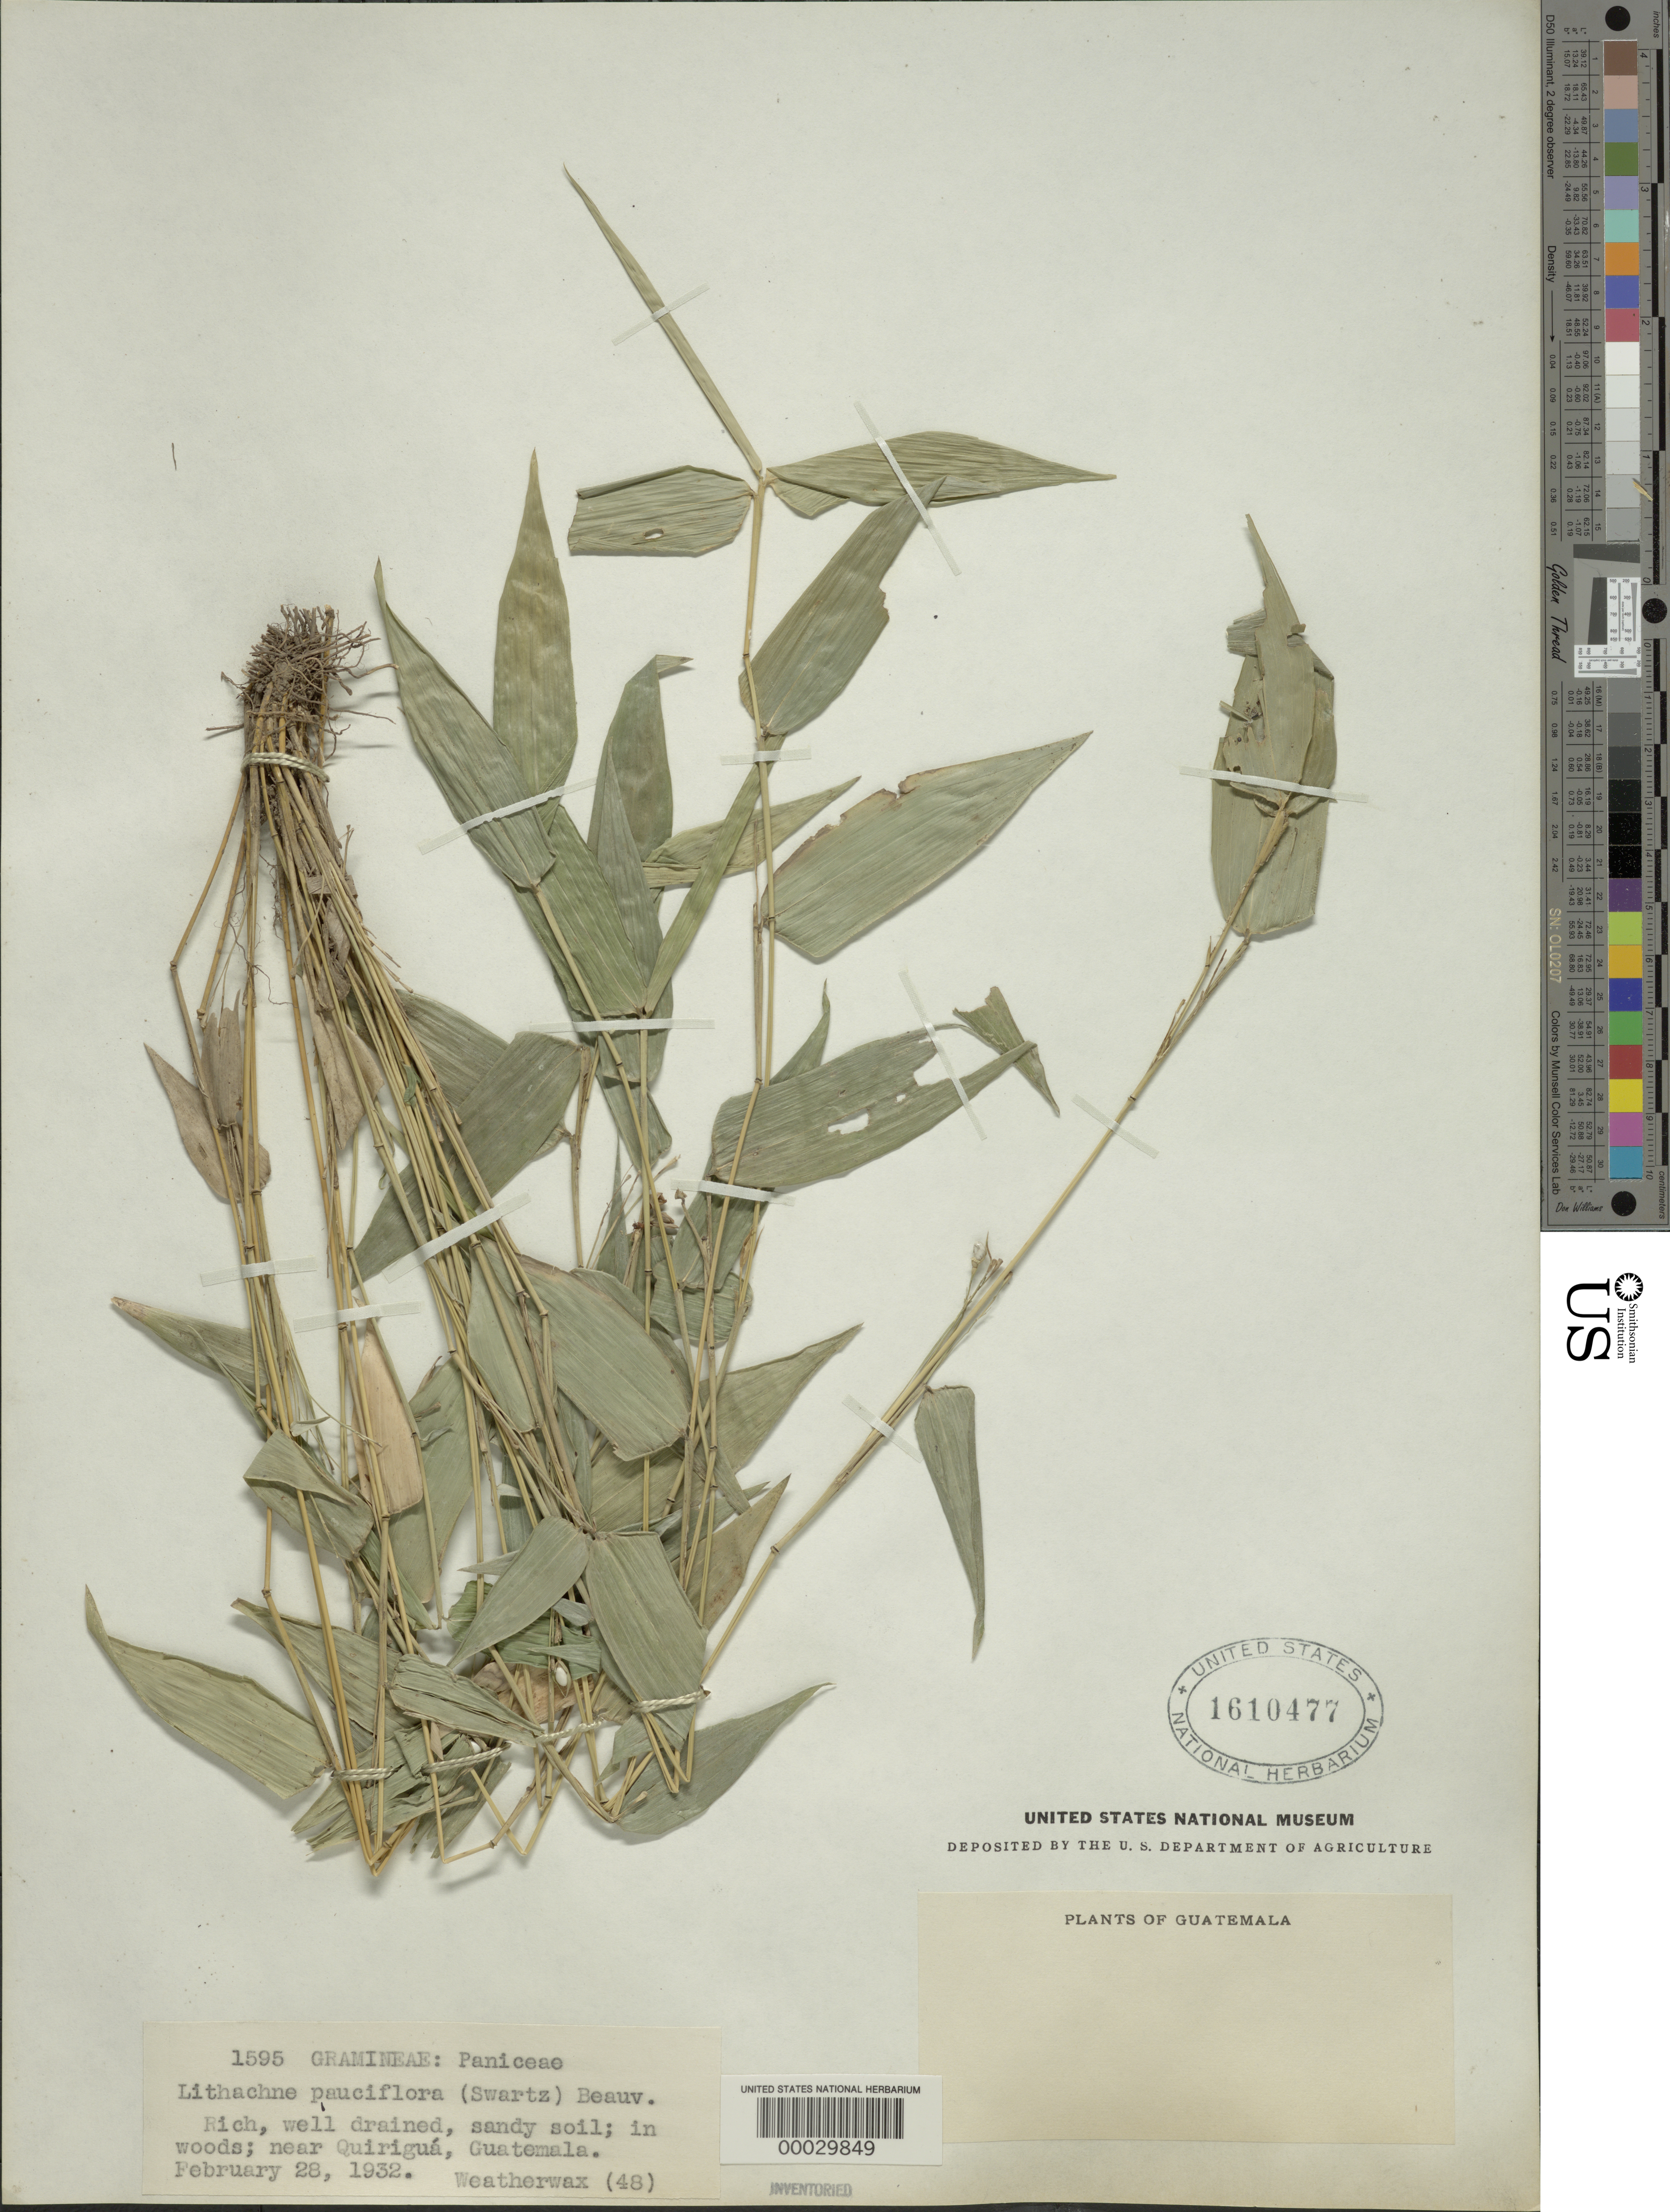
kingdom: Plantae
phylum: Tracheophyta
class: Liliopsida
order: Poales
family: Poaceae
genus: Lithachne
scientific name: Lithachne pauciflora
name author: (Sw.) P. Beauv.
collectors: -. Weatherwax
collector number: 1595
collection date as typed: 28 Feb 1932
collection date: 1932-02-28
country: Guatemala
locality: Quiriguá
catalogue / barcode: US 1610477